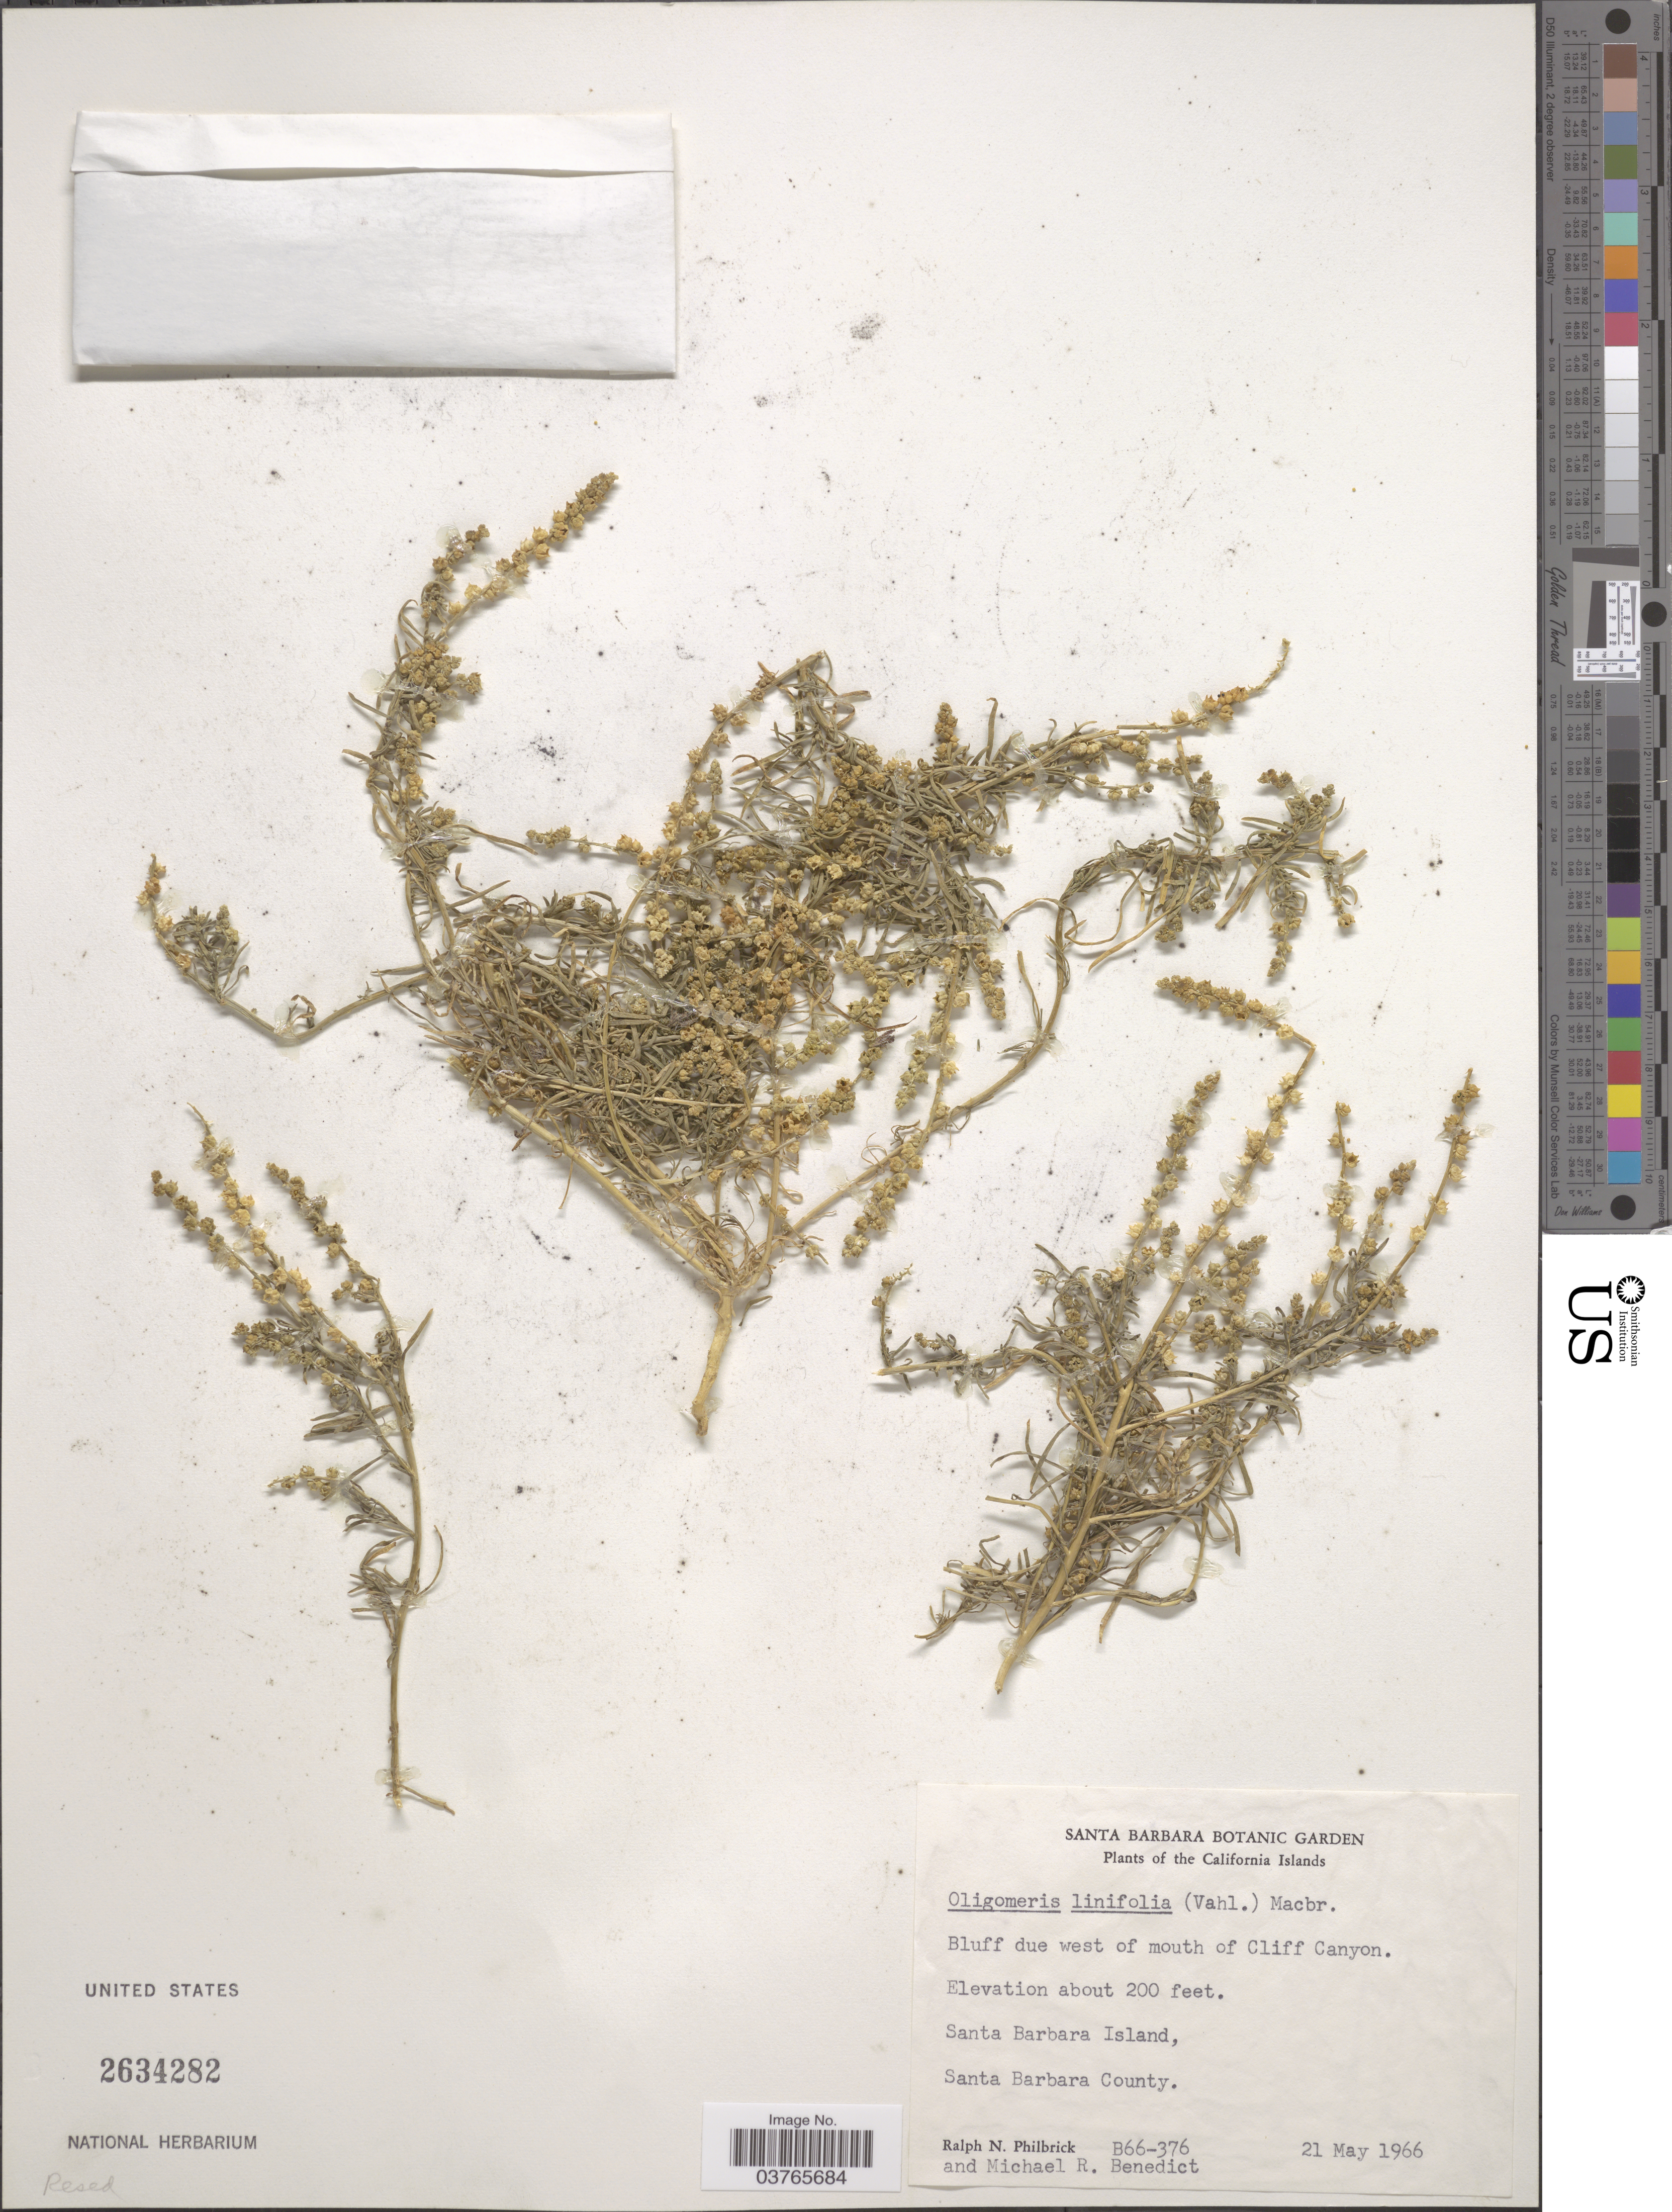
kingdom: Plantae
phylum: Tracheophyta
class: Magnoliopsida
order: Brassicales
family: Resedaceae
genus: Oligomeris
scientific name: Oligomeris linifolia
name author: (Vahl) J.F. Macbr.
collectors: R. Philbrick & M. R. Benedict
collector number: B66-376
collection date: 1966-05-21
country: United States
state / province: California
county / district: Santa Barbara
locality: The California Islands. Bluff due west of mouth of Cliff Canyon. Santa Barbara Island, Santa Barbara County.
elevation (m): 61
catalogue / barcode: US 2634282